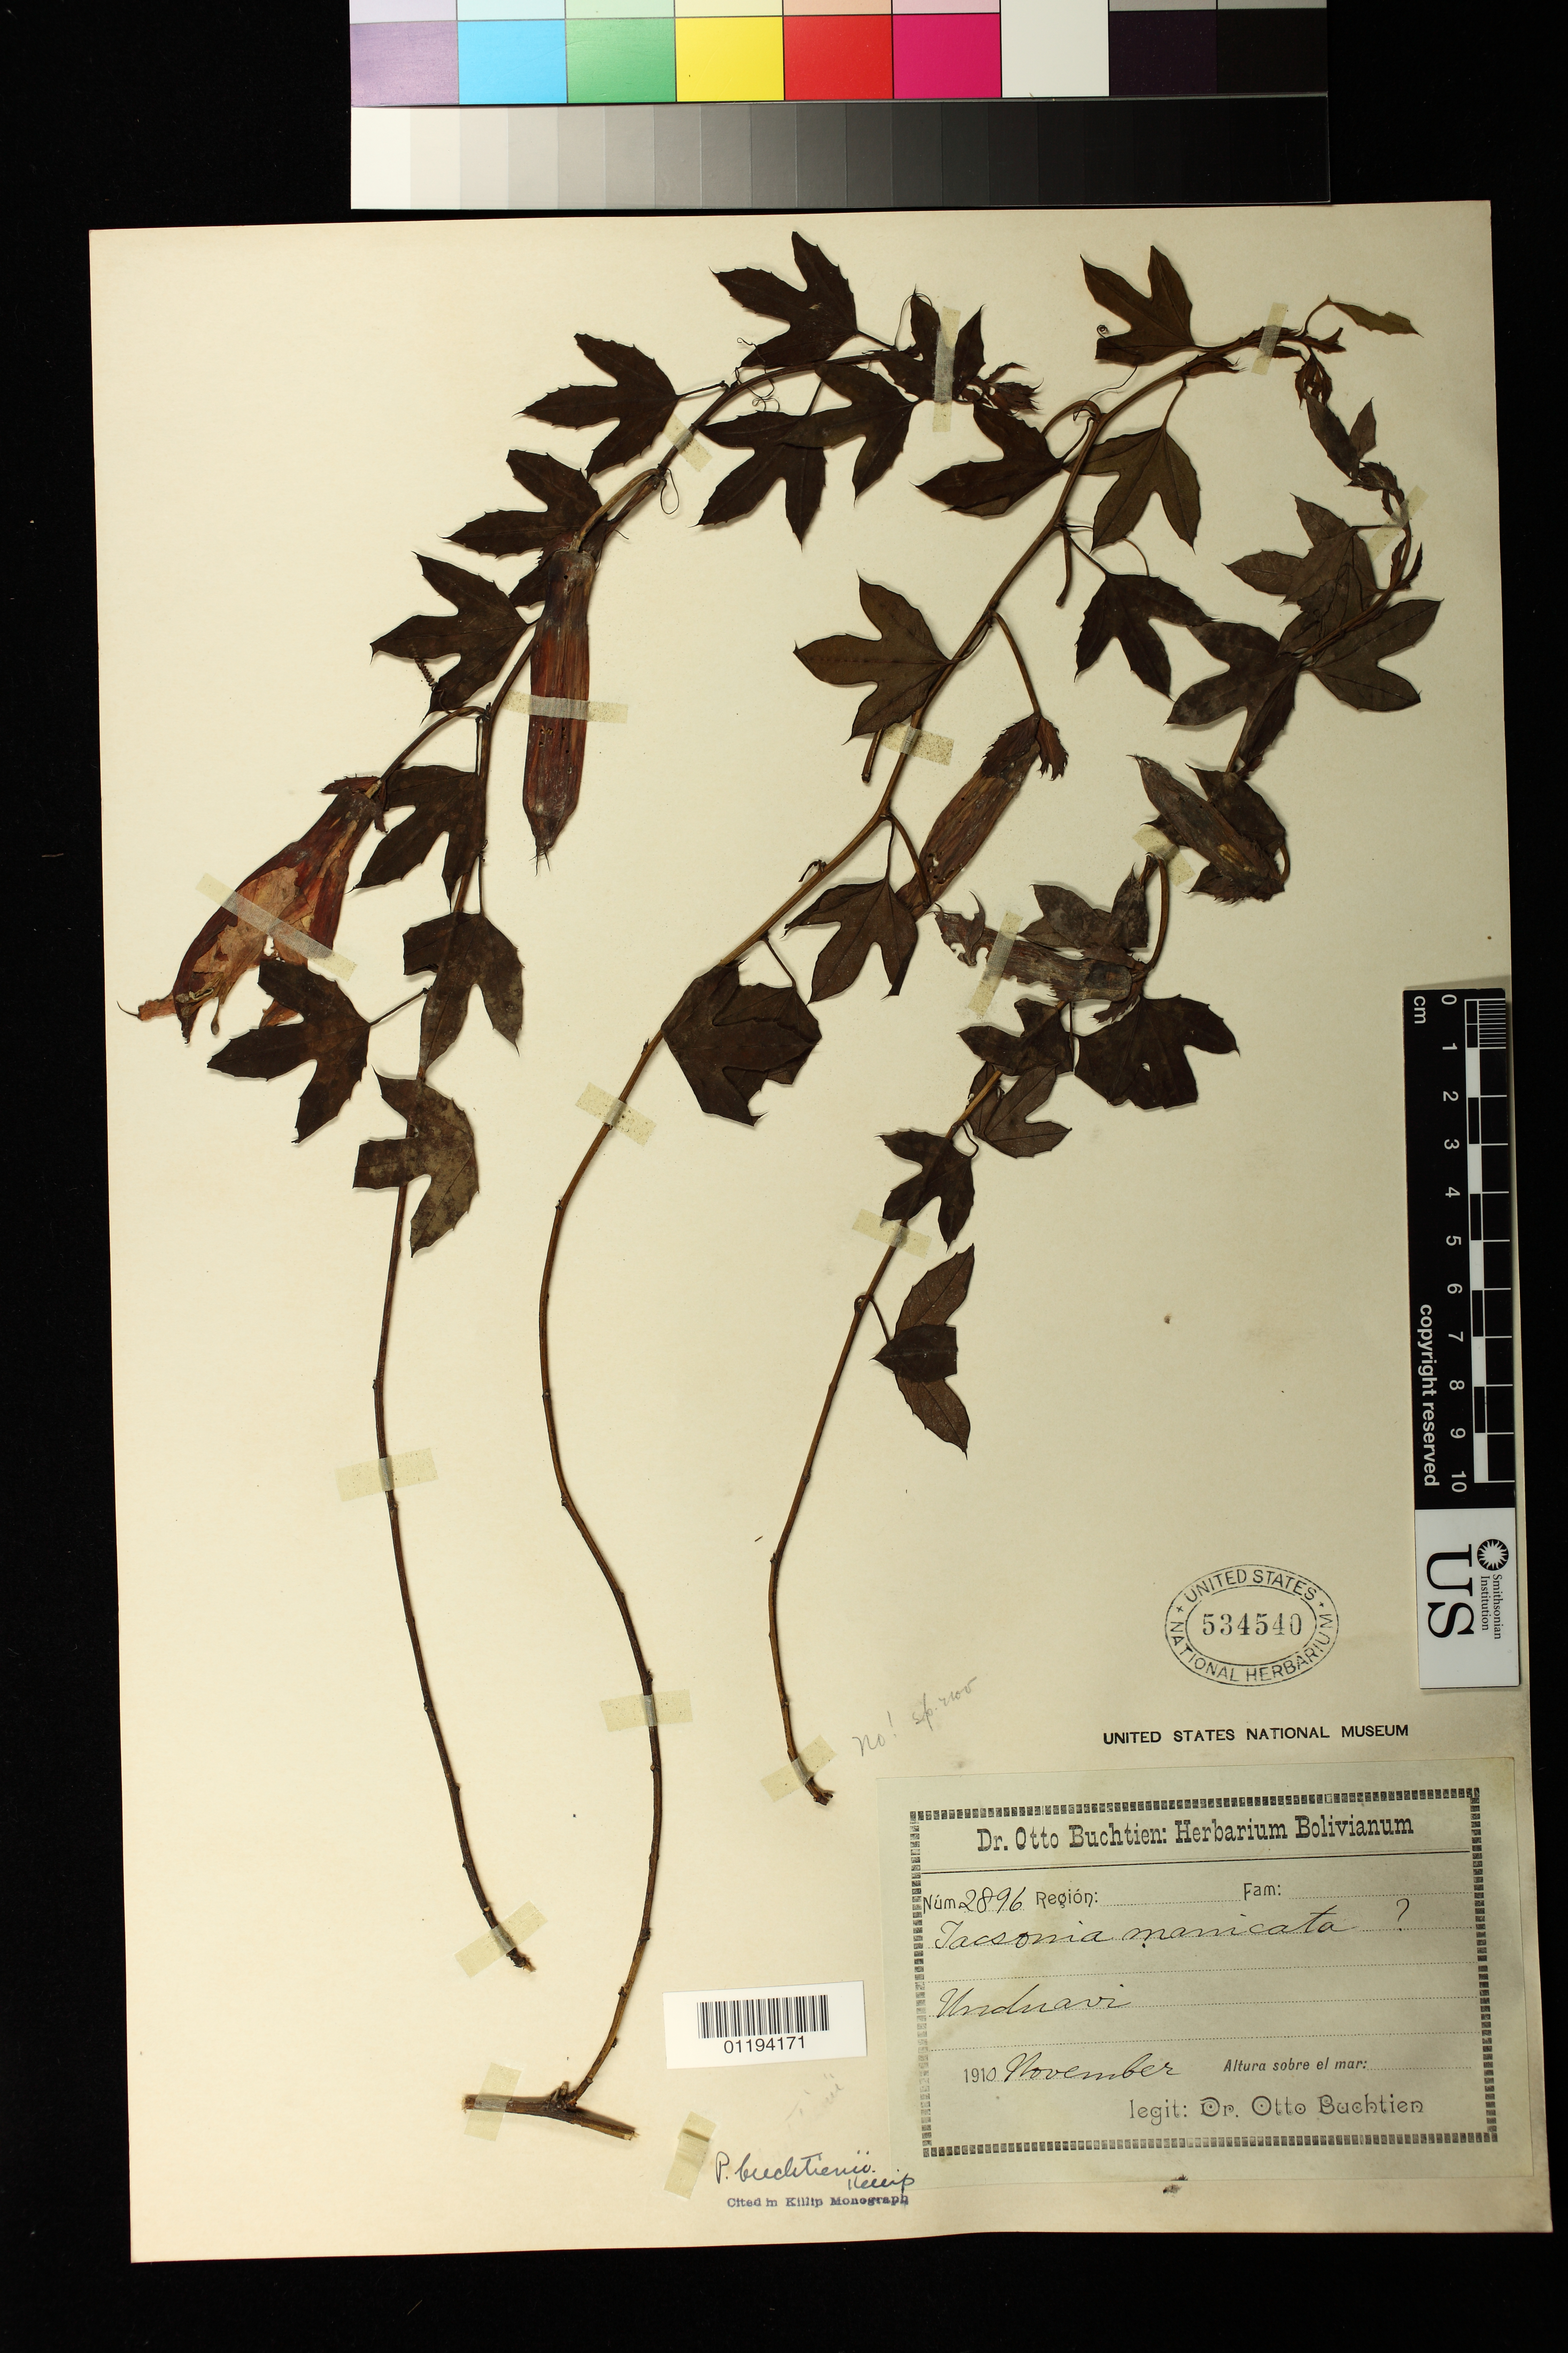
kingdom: Plantae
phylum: Tracheophyta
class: Magnoliopsida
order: Malpighiales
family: Passifloraceae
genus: Passiflora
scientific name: Passiflora buchtienii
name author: Killip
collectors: O. Buchtien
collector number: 2896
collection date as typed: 1910-11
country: Bolivia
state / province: La Paz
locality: Unduavi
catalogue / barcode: US 534540